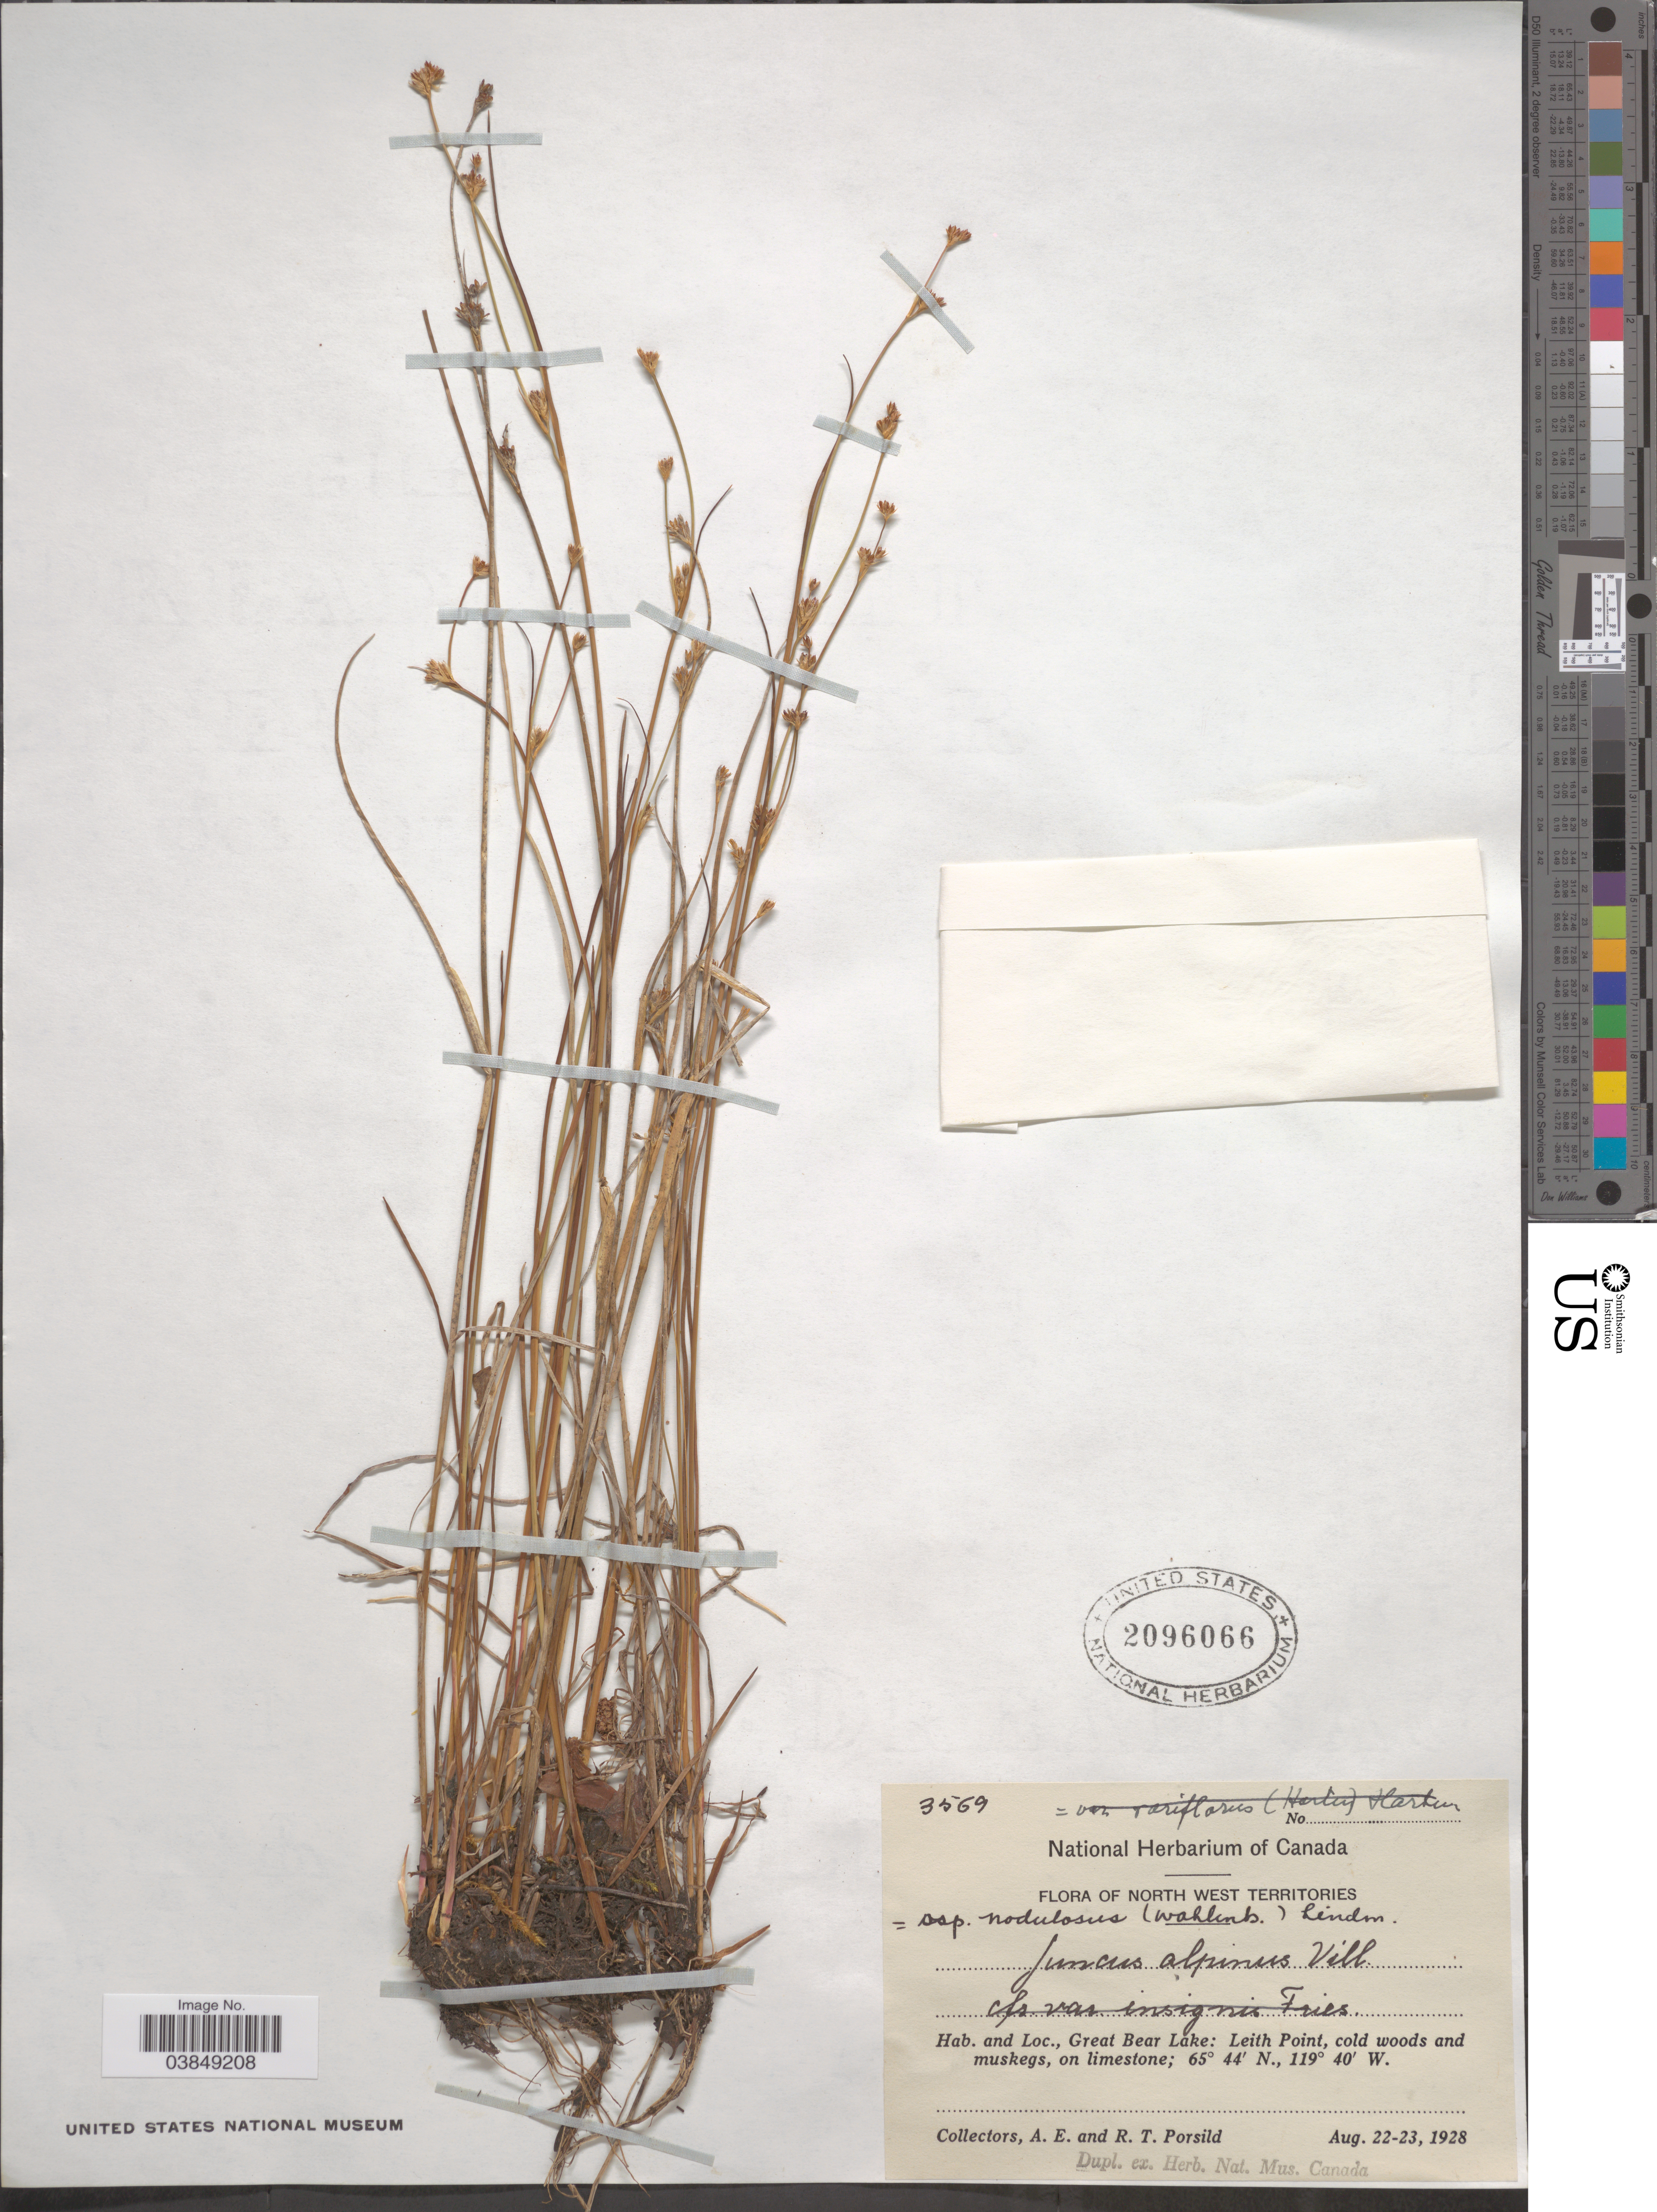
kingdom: Plantae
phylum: Tracheophyta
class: Liliopsida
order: Poales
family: Juncaceae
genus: Juncus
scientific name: Juncus alpinus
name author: Vill.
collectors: A. E. Porsild & R. T. Porsild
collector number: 3569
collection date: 1928-08-22/1928-08-23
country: Canada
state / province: Northwest Territories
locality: Great Bear Lake: Leith Point, cold woods and muskegs, on limestone.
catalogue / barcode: US 2096066